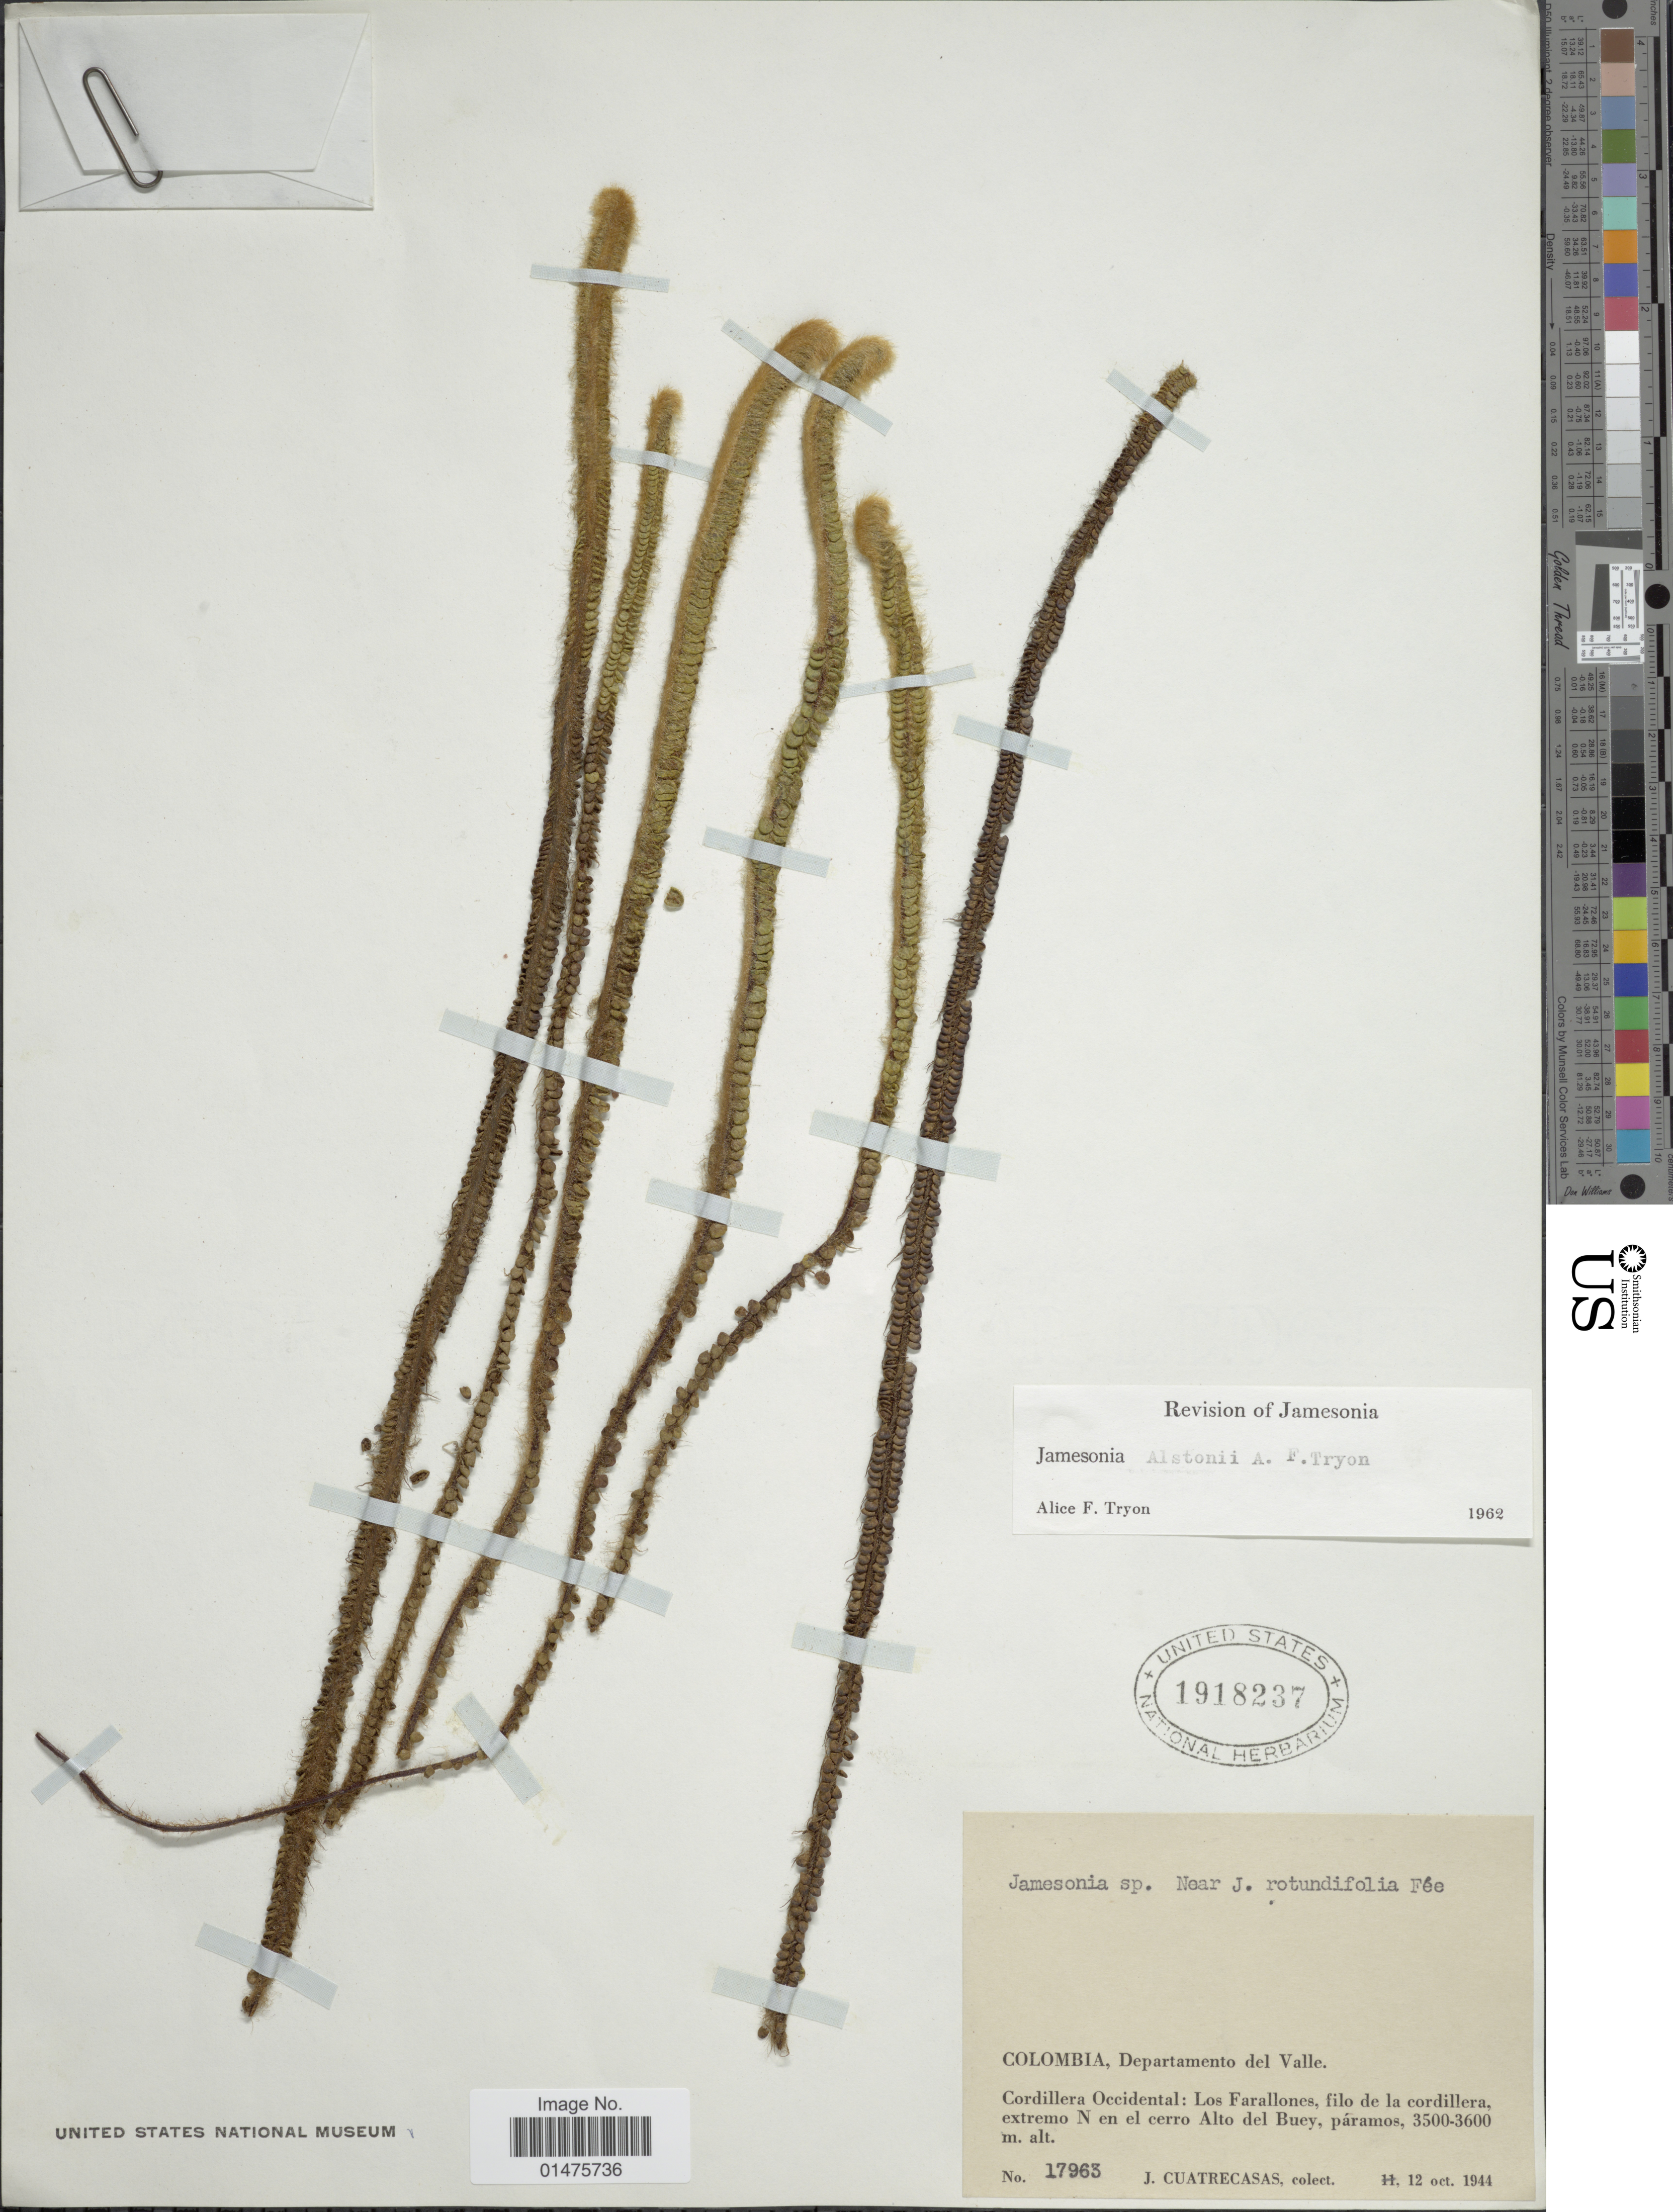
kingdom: Plantae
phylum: Tracheophyta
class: Polypodiopsida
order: Polypodiales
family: Pteridaceae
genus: Jamesonia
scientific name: Jamesonia alstonii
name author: A.F. Tryon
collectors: J. Cuatrecasas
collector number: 17963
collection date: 1944-10-12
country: Colombia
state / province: Valle del Cauca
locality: Department del Valle. Cordillera Occidental: Los Farallones, filo de la cordillera, extremo N el cerro Alto del Buey, paramos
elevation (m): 3500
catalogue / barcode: US 1918237